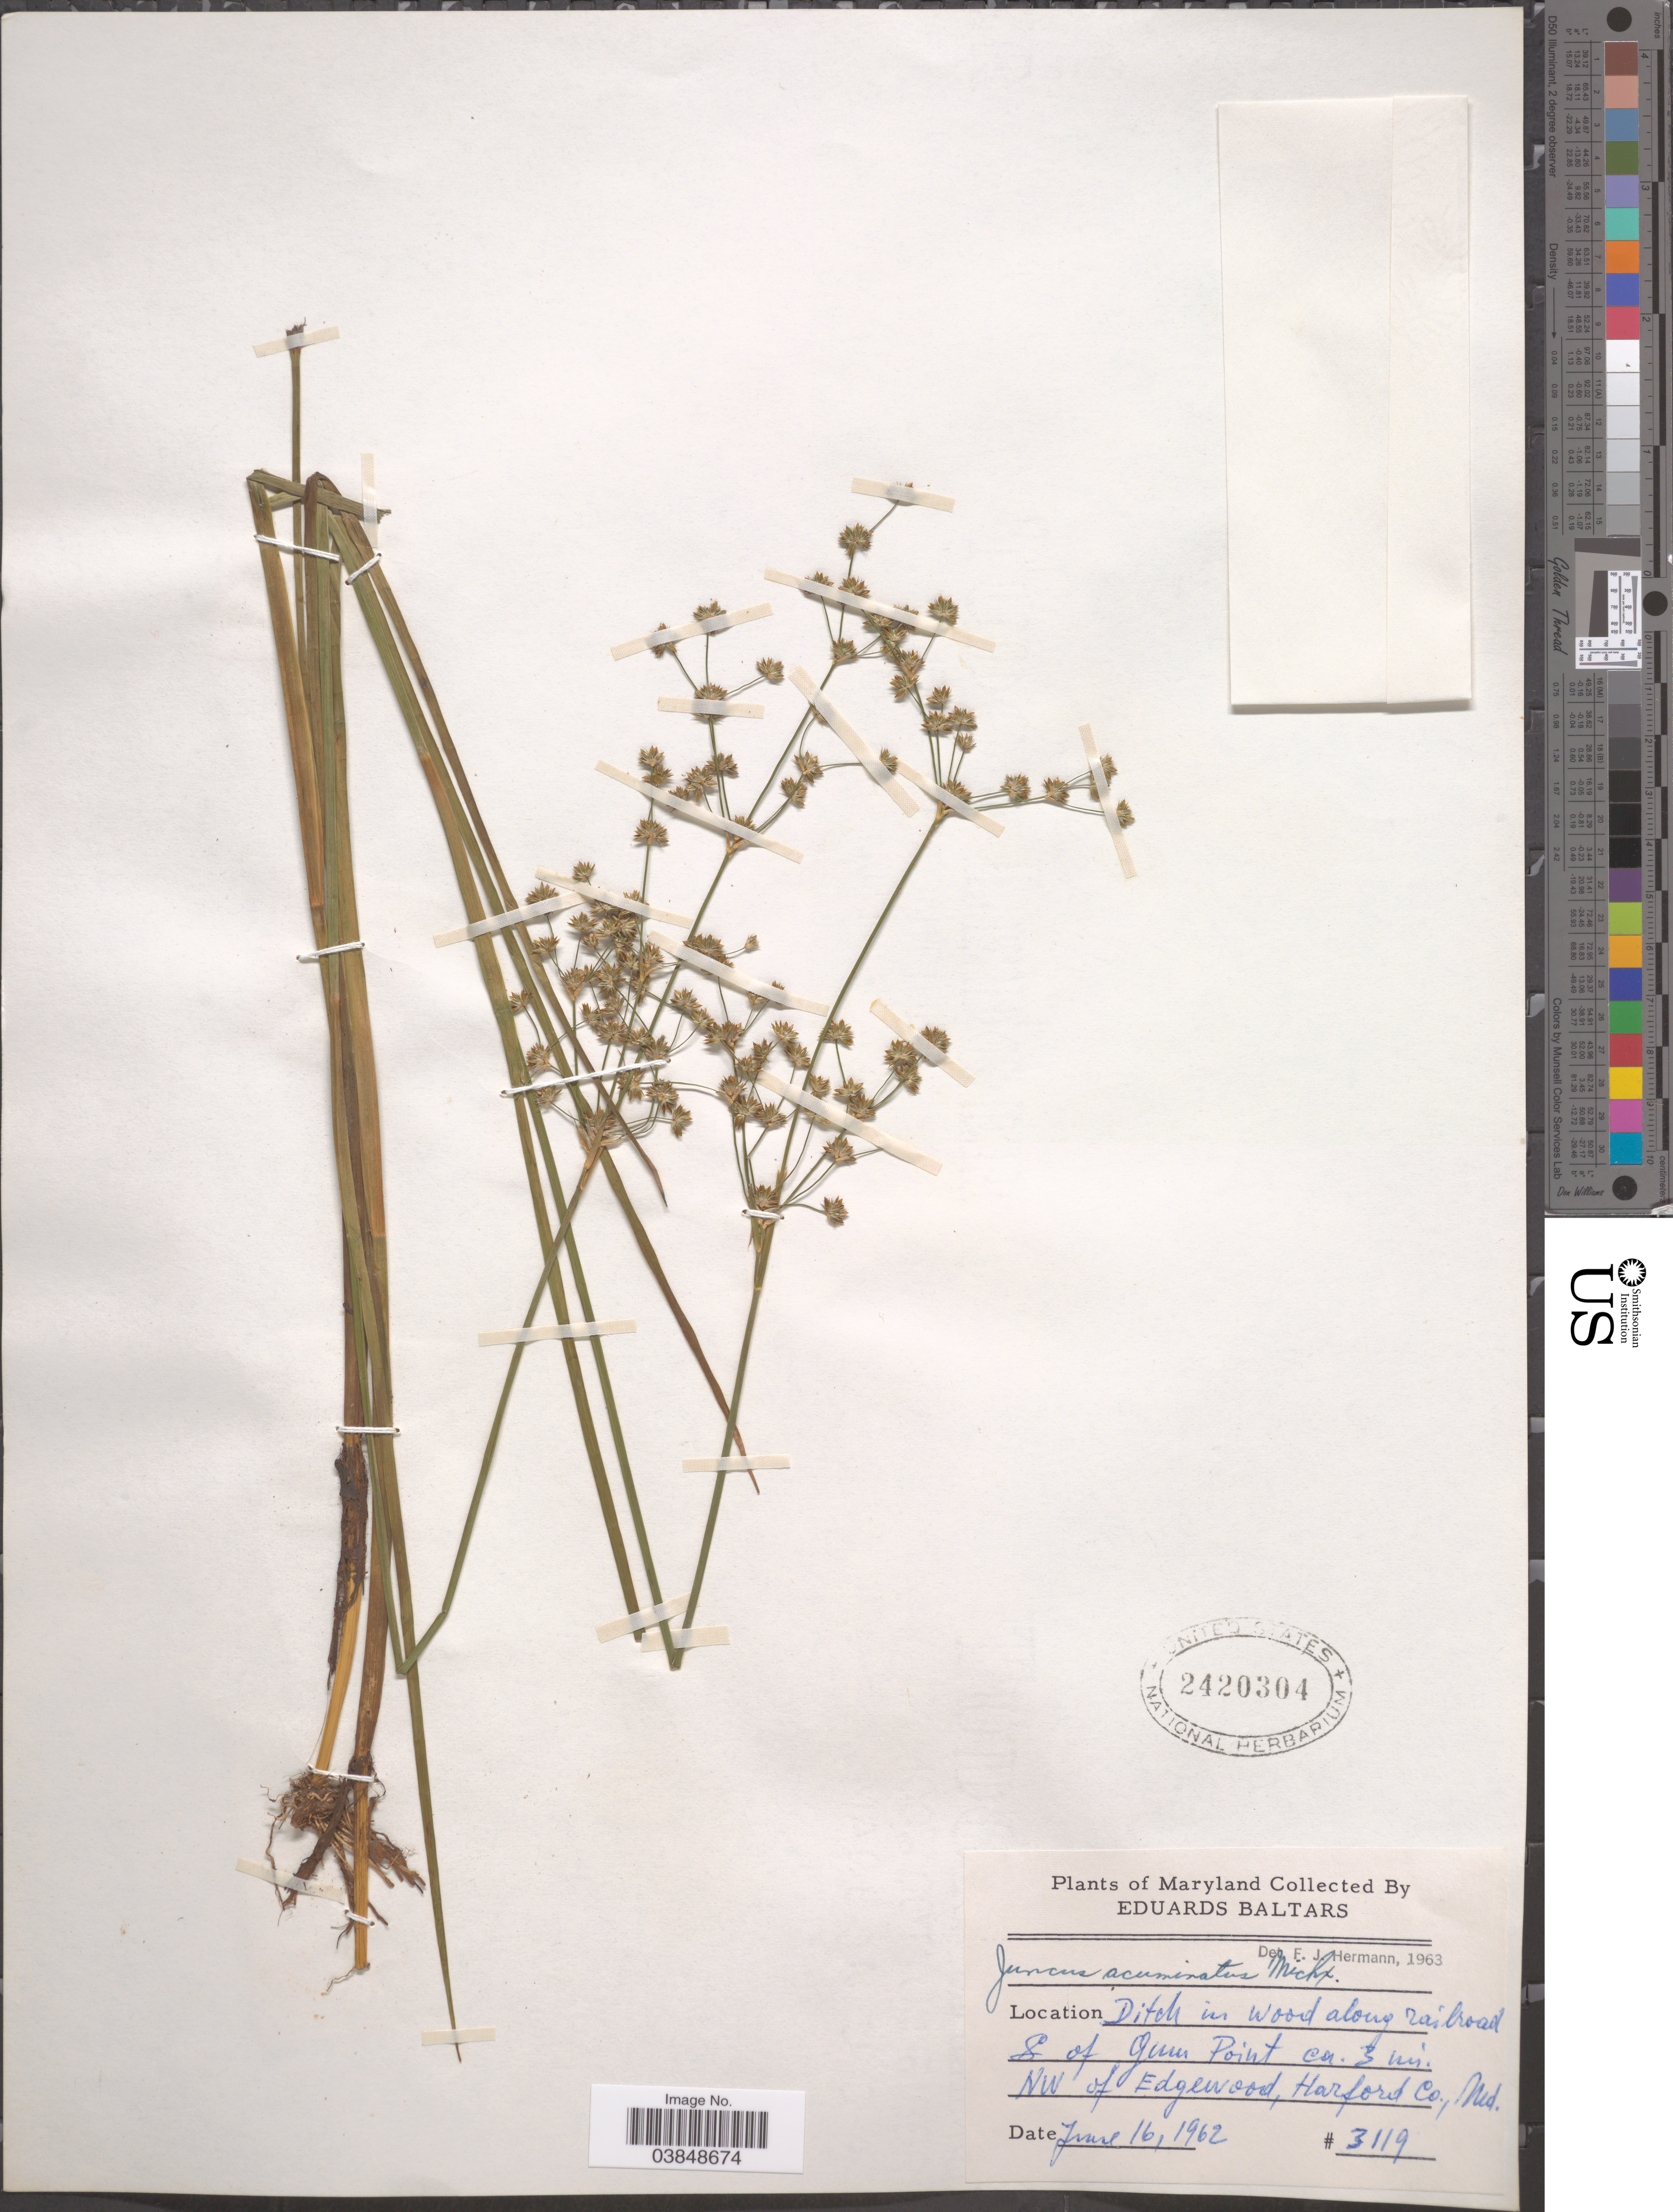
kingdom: Plantae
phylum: Tracheophyta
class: Liliopsida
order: Poales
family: Juncaceae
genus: Juncus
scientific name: Juncus acuminatus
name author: Michx.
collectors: E. Baltars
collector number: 3119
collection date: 1962-06-16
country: United States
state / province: Maryland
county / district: Harford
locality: Ditch in wood along railroad S of Gum Point ca. 3 mi. NW of Edgewood, Harford Co.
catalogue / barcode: US 2420304